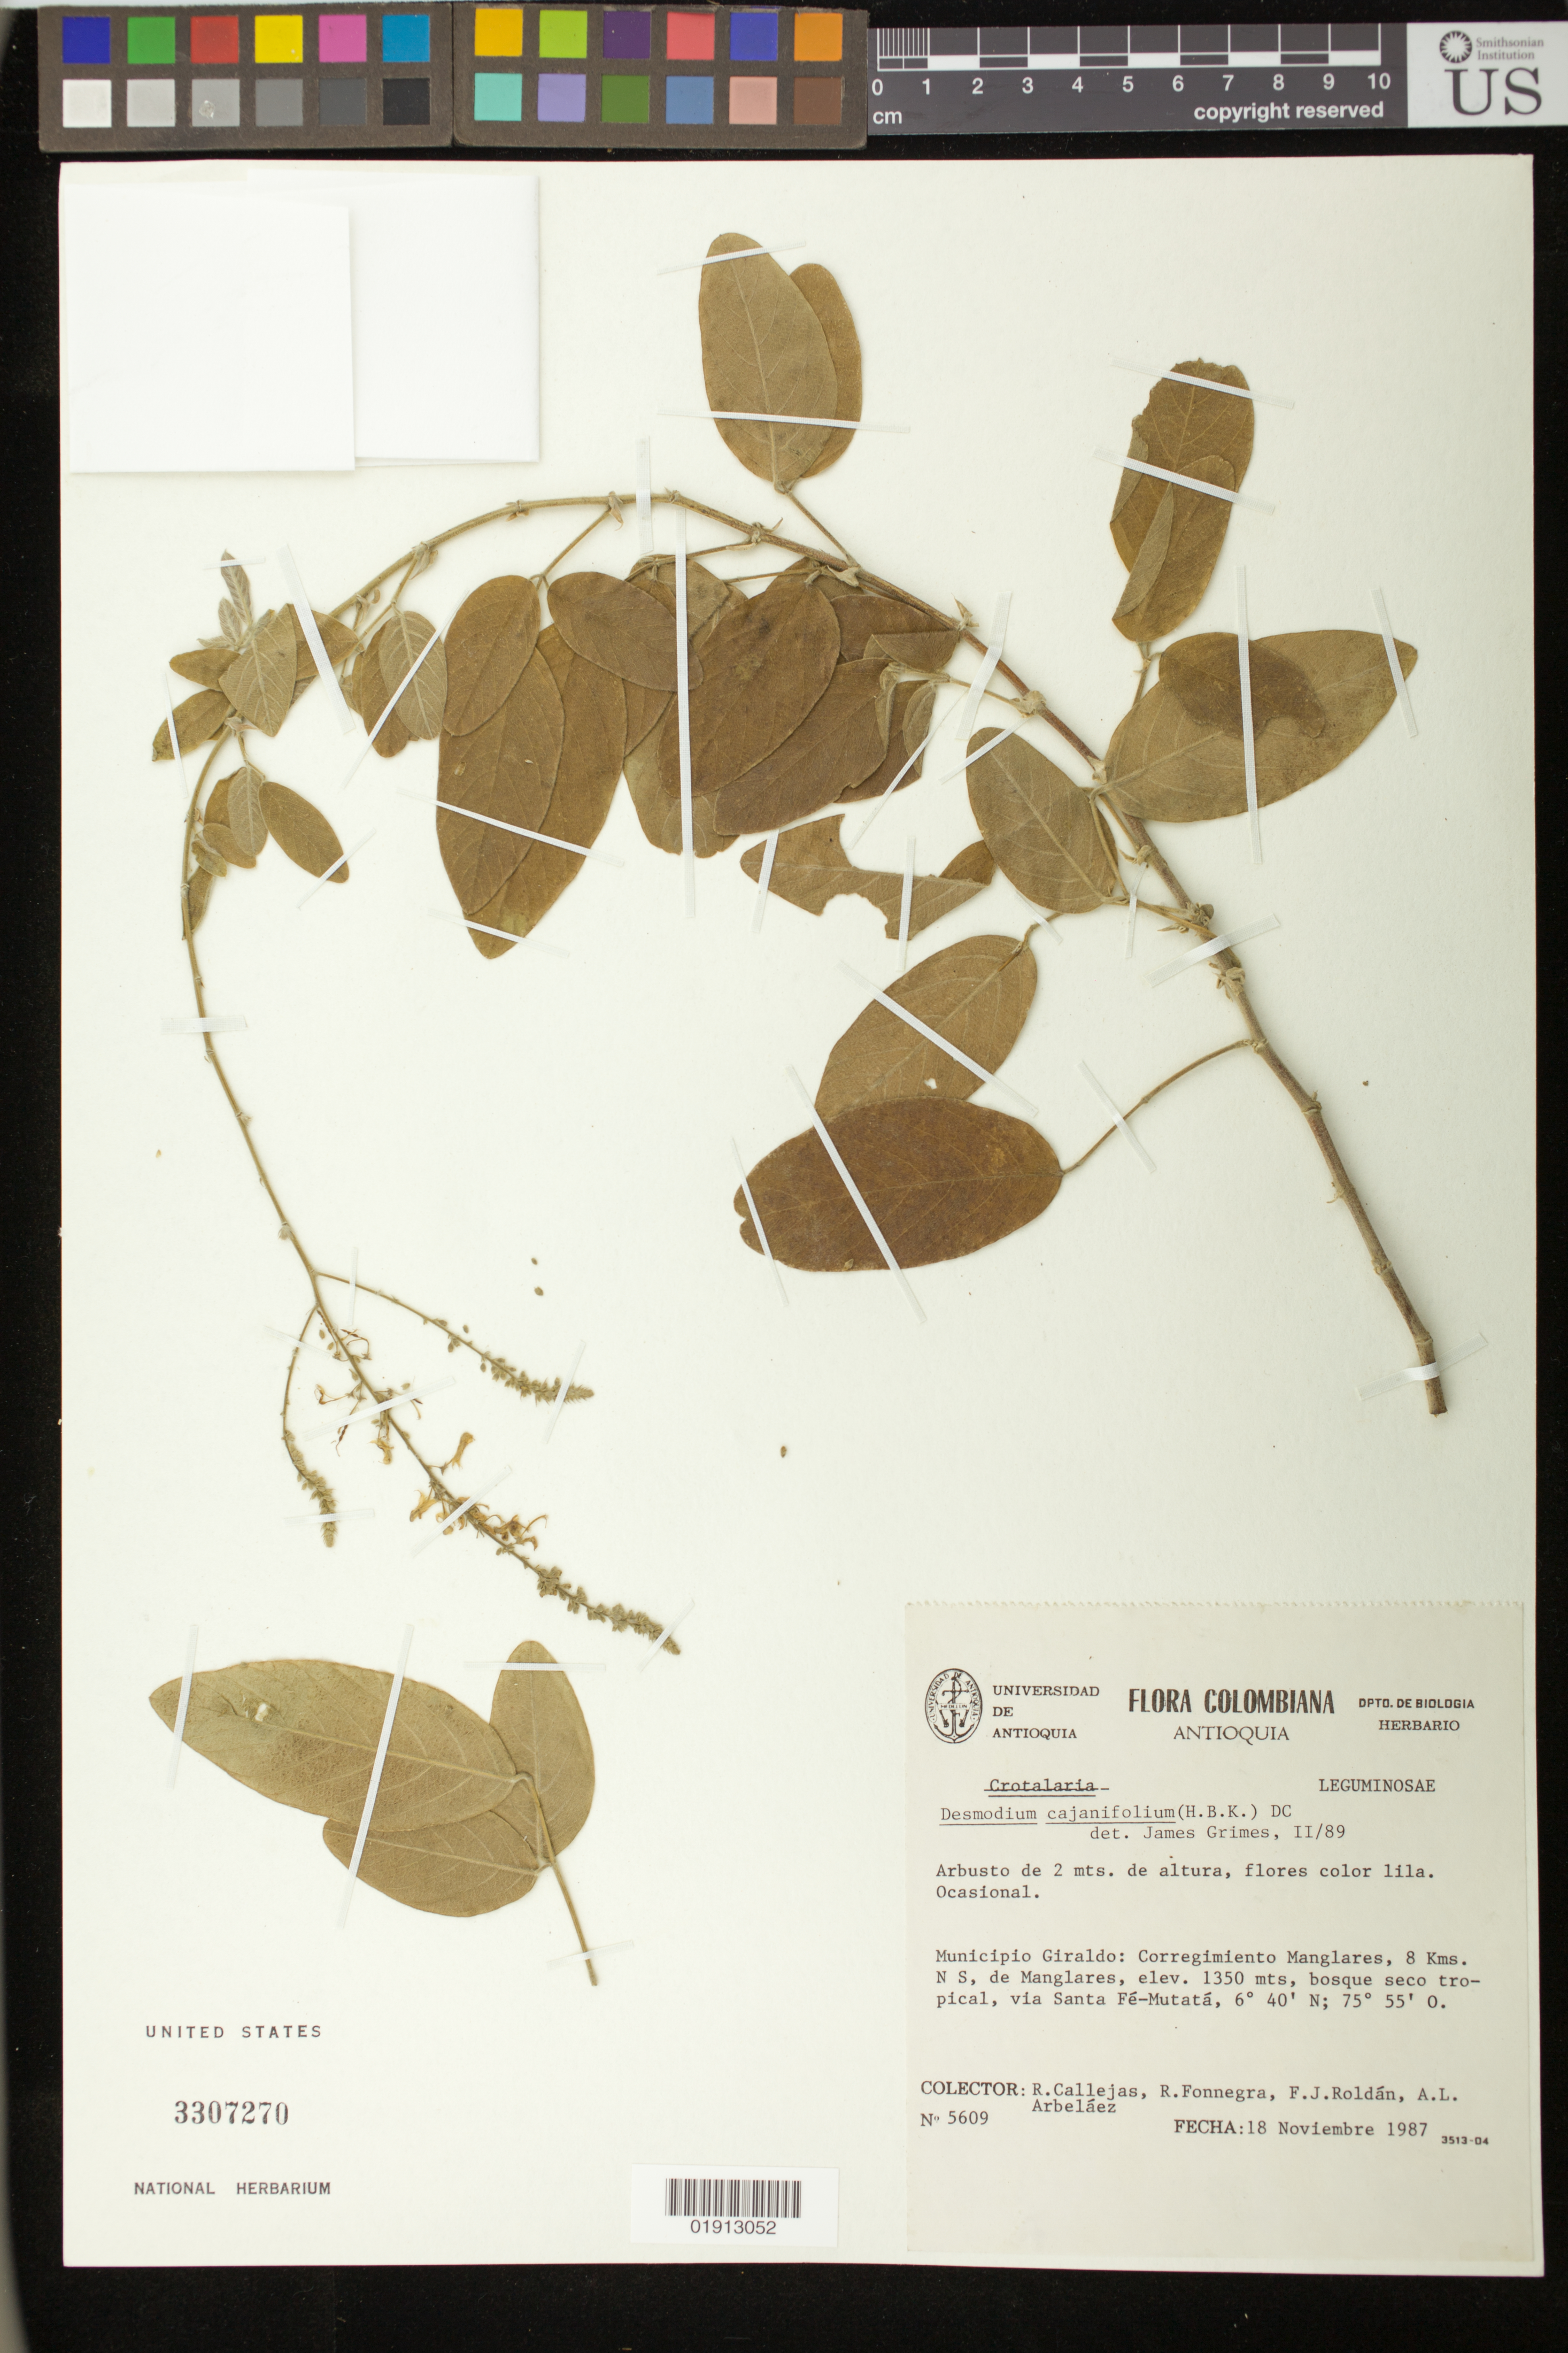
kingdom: Plantae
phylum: Tracheophyta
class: Magnoliopsida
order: Fabales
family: Fabaceae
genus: Desmodium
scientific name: Desmodium cajanifolium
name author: (Kunth) DC.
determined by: Grimes, J. W.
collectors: R. Callejas, R. Fonnegra, F. J. Roldán & A. Arbeláez Alvarez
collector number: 5609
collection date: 1987-11-18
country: Colombia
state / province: Antioquia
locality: Municipio Giraldo: Corregimiento Manglares, 8 Kms. N S, de Manglares, via Santa Fé-Mutatá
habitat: Bosque seco tropical.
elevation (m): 1350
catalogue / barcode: US 3307270